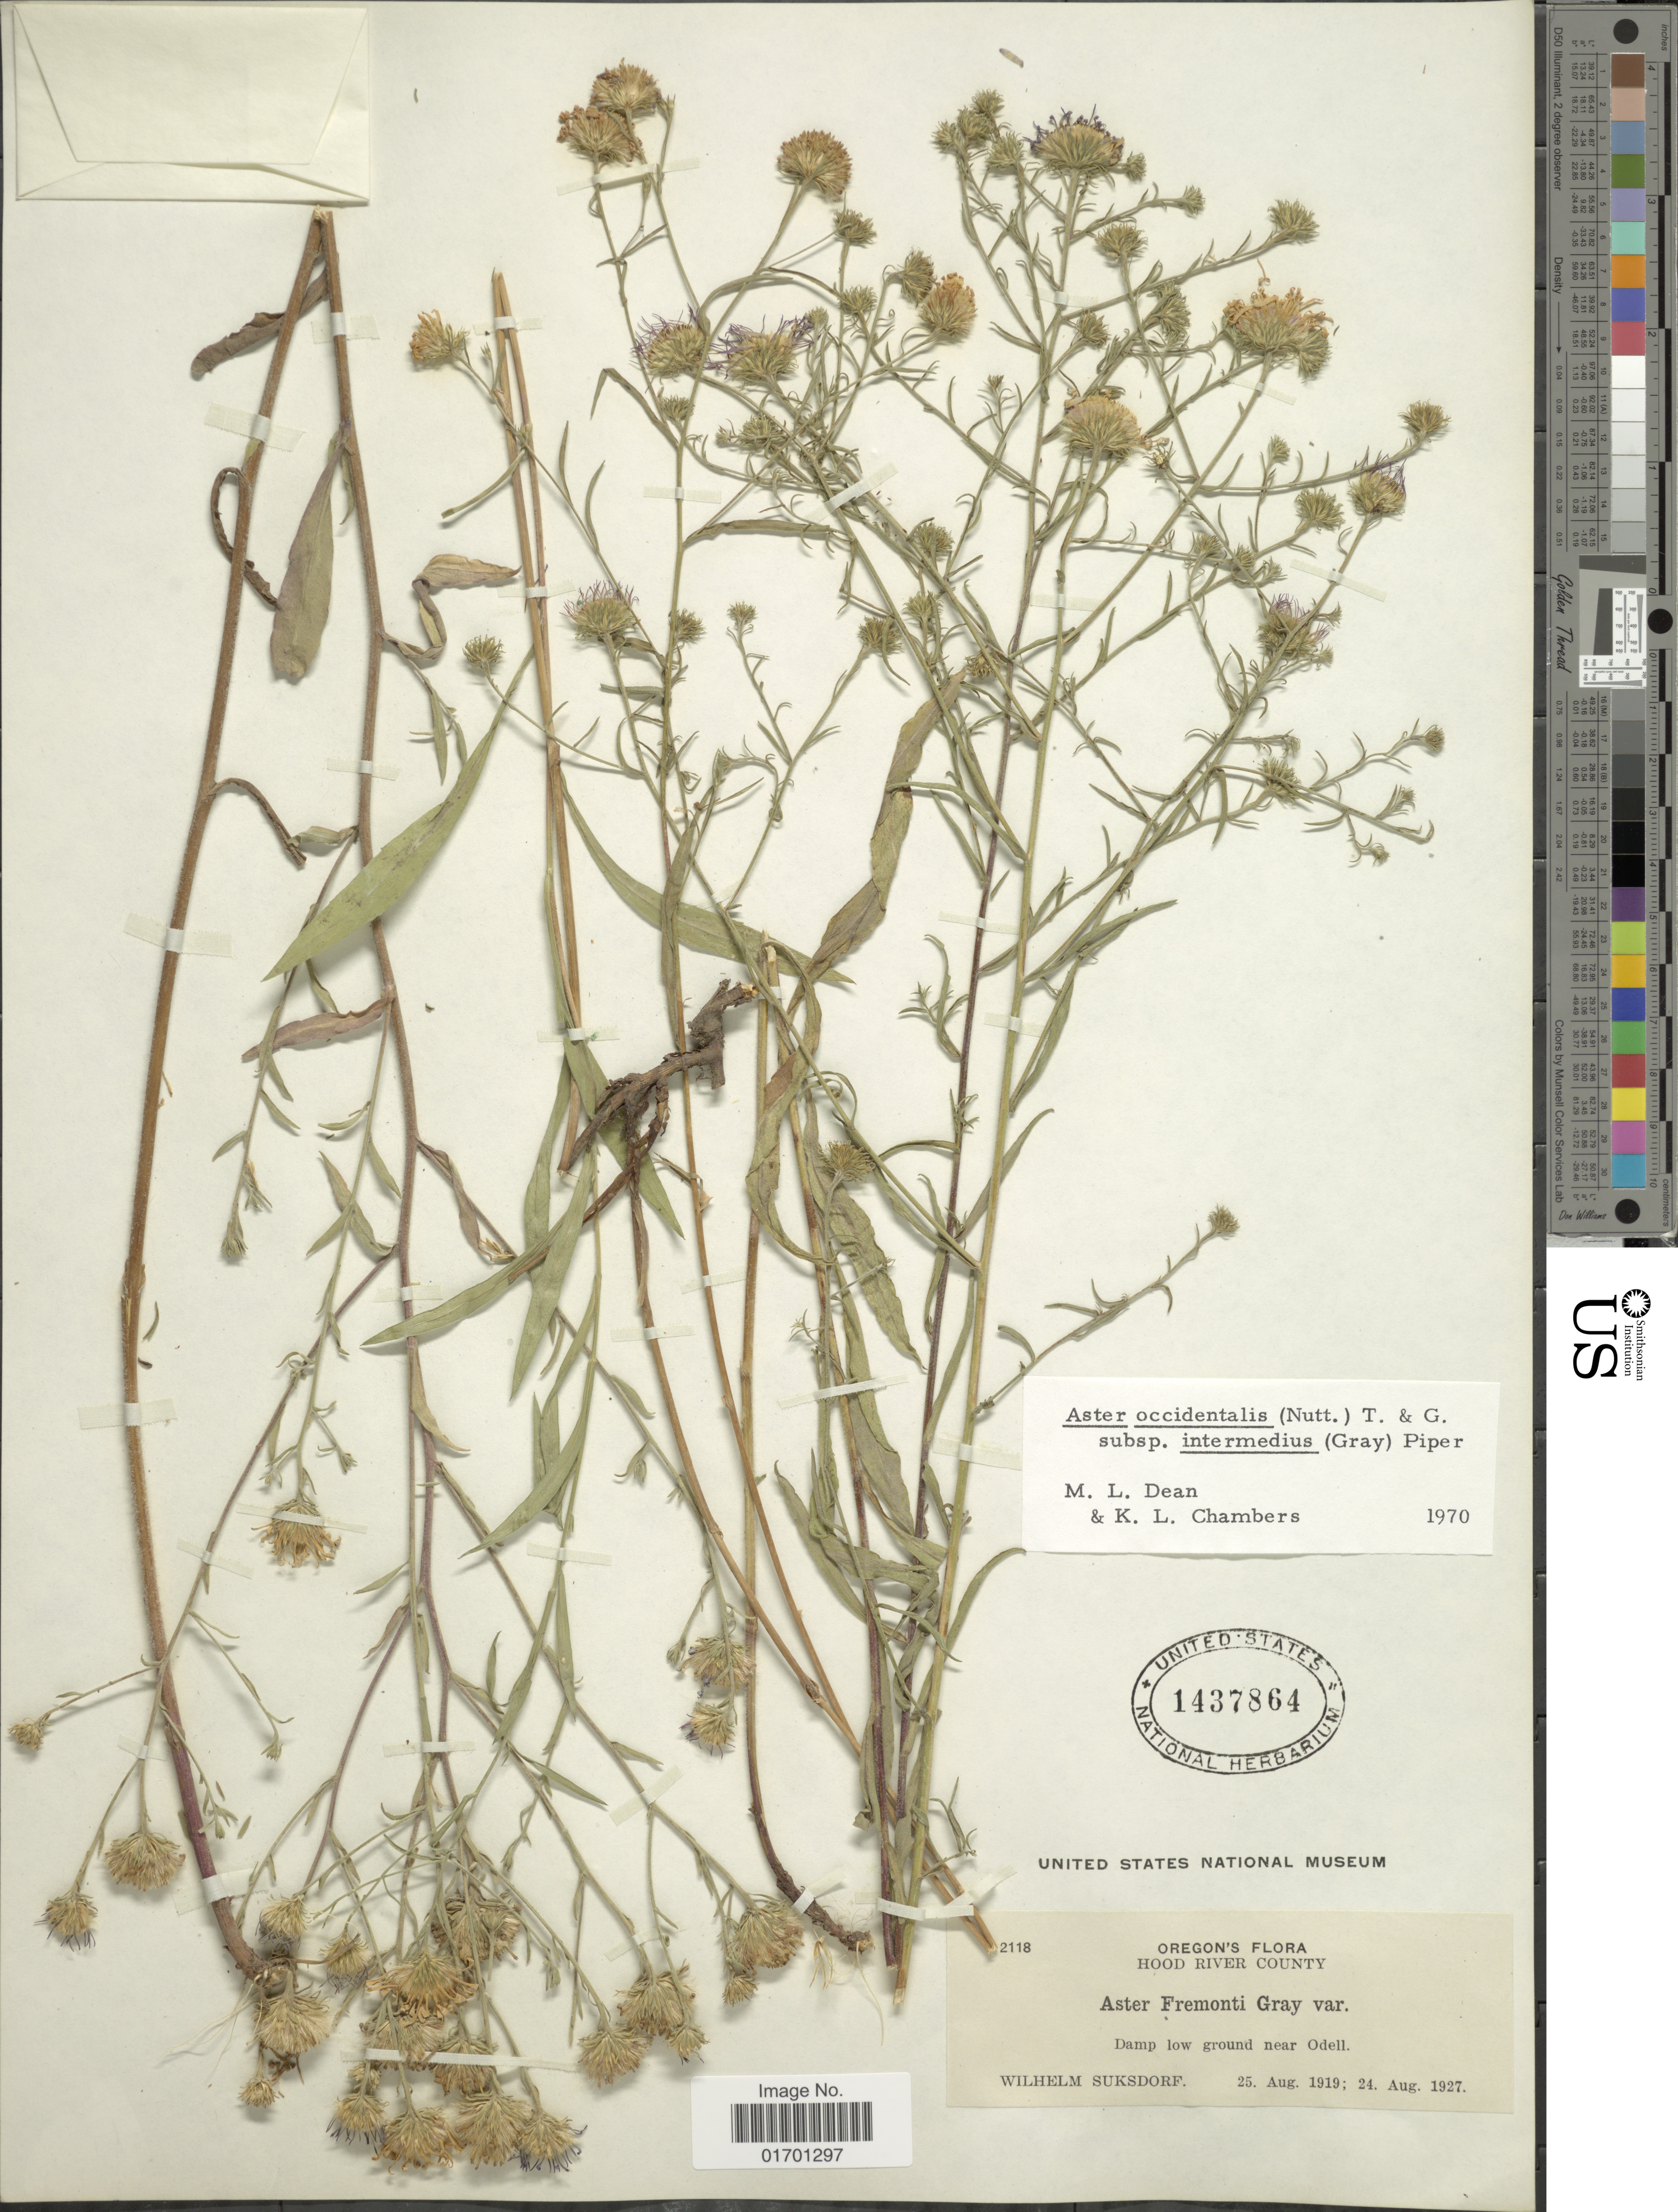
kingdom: Plantae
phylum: Tracheophyta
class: Magnoliopsida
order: Asterales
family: Asteraceae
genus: Symphyotrichum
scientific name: Symphyotrichum spathulatum var. intermedium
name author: (A. Gray) G.L. Nesom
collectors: W. N. Suksdorf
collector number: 2118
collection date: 1919-08-25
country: United States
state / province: Oregon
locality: Hood River County, Damp low ground near Odell.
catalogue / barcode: US 1437864